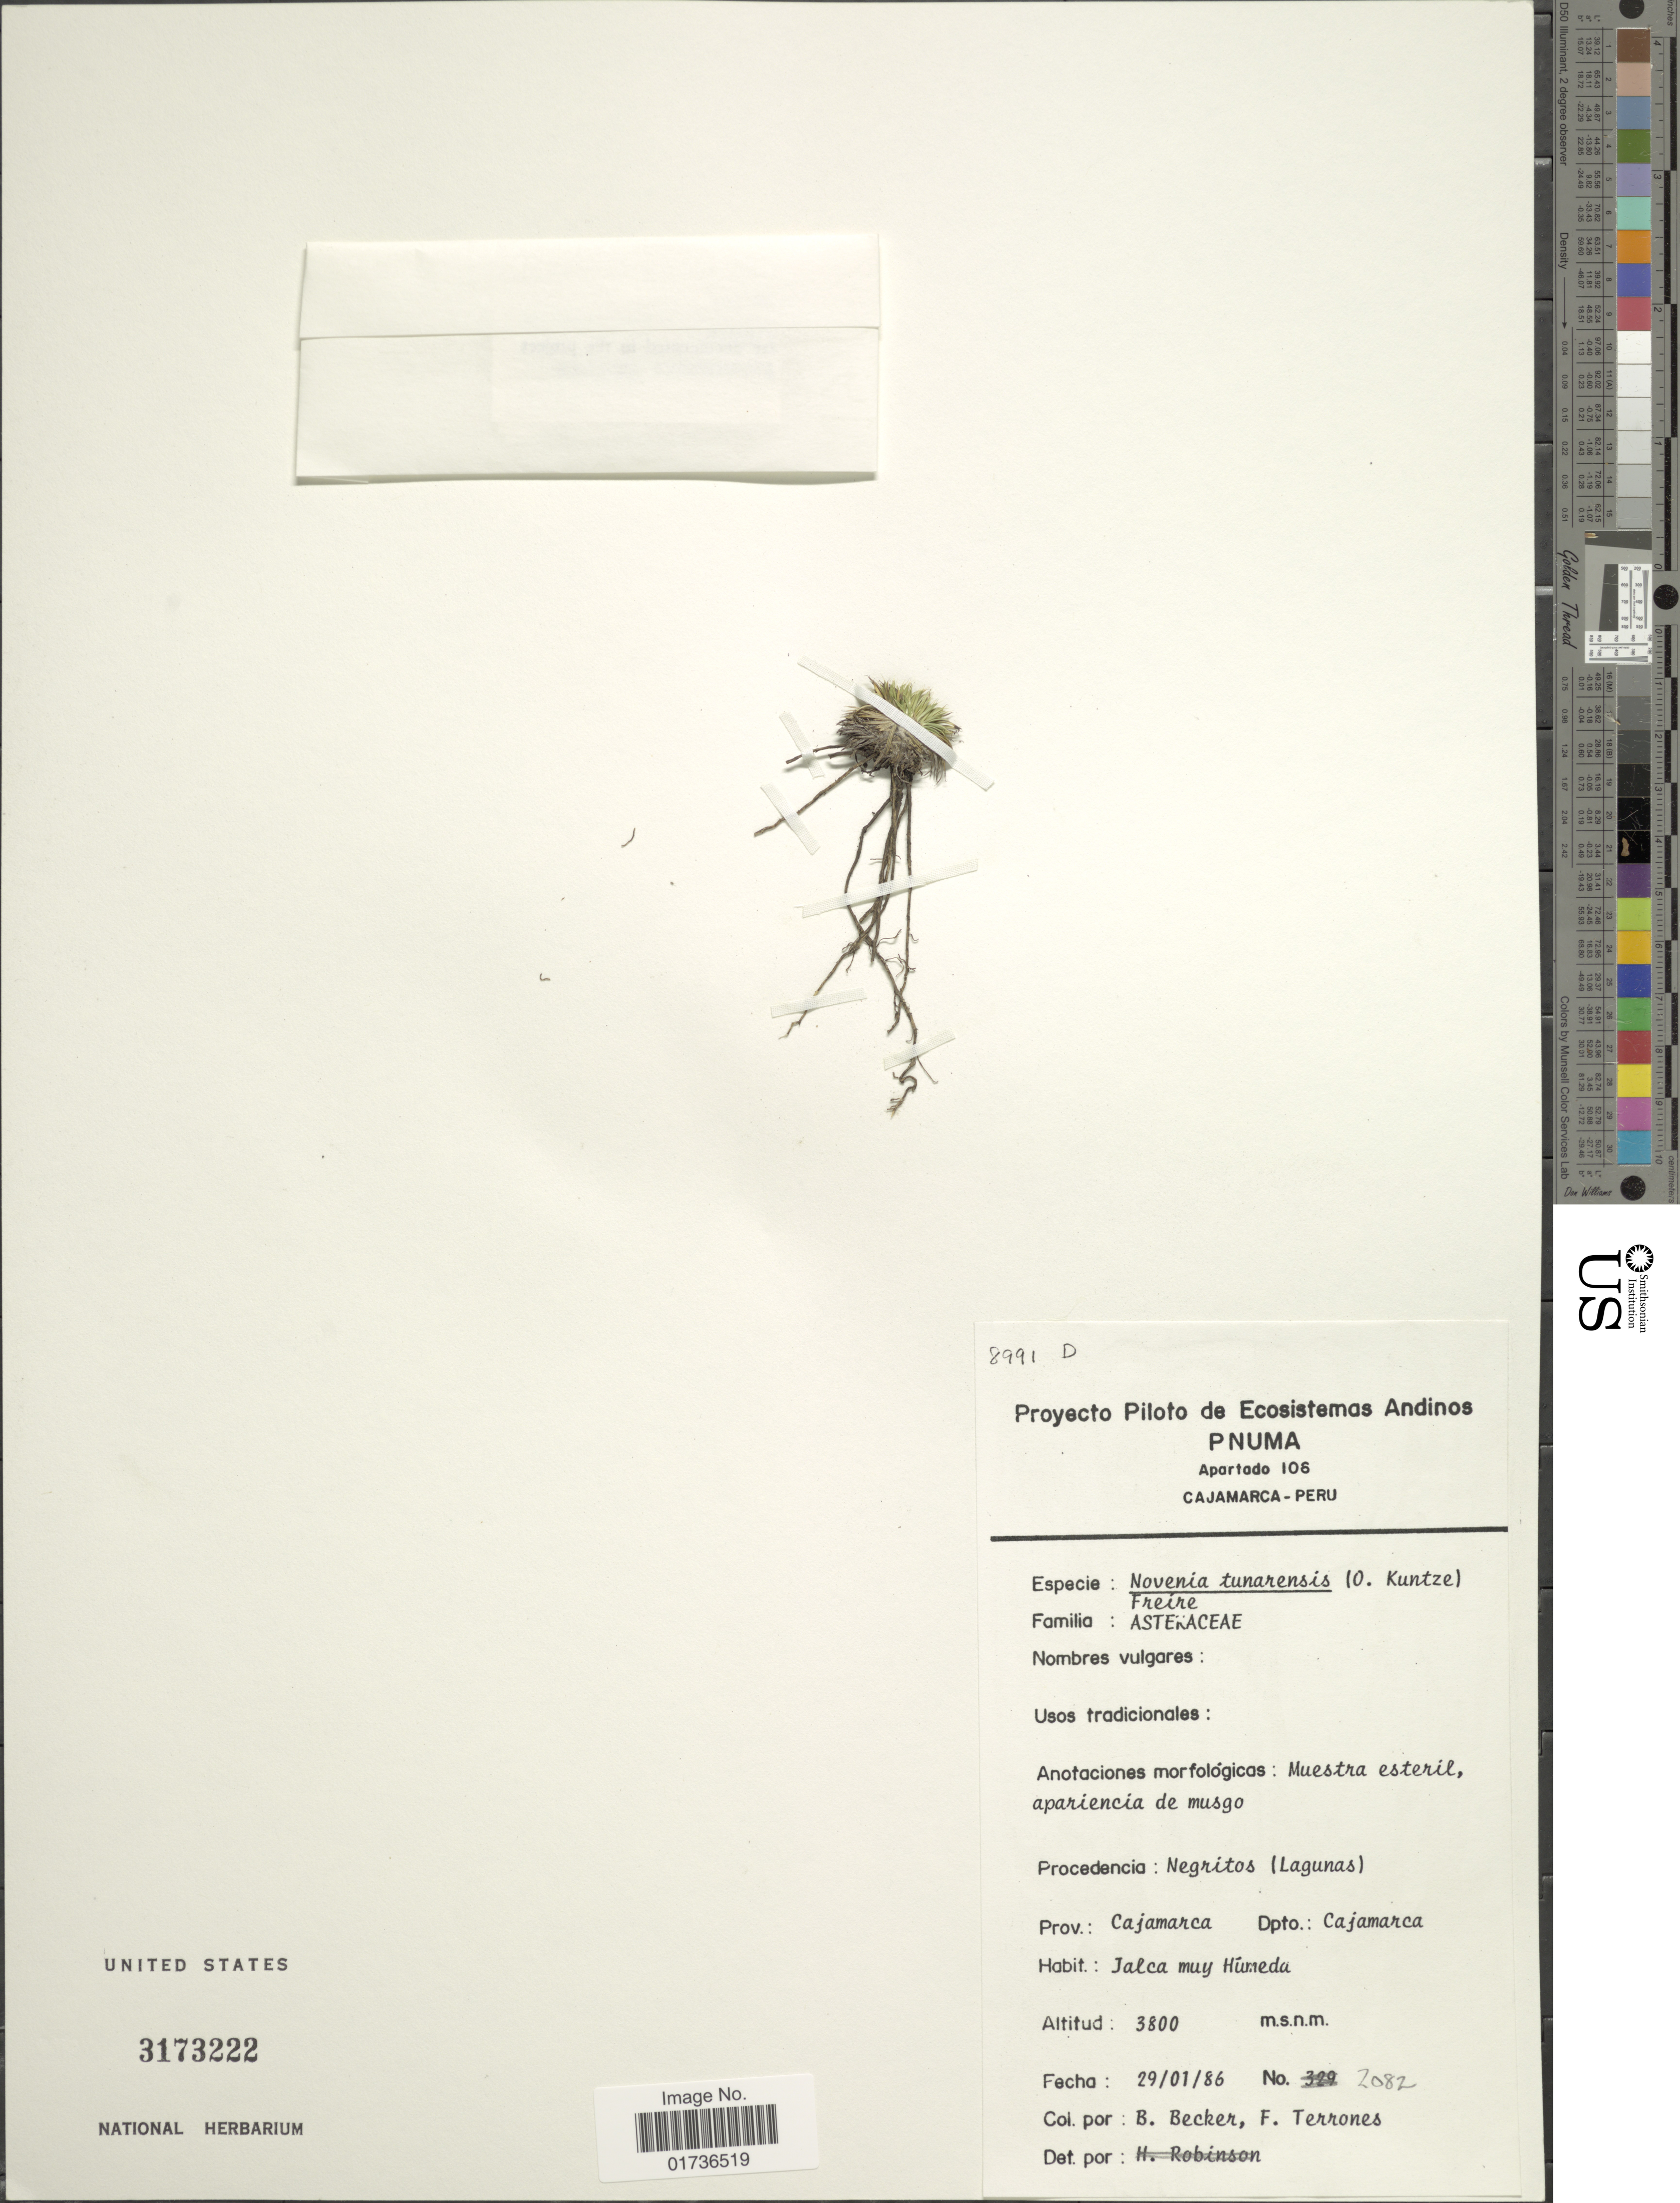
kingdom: Plantae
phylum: Tracheophyta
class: Magnoliopsida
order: Asterales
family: Asteraceae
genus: Novenia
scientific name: Novenia acaulis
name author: (Benth. & Hook. f. ex B.D. Jacks.) S.E. Freire & F.H. Hellw.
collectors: B. Becker & F. Terrones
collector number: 2082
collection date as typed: Transcribed d/m/y: 29/1/86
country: Peru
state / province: Cajamarca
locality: Negritos (Lagunas) Dpyo Cajamarca, Jalca muy Húmeda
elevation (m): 3800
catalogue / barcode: US 3173222